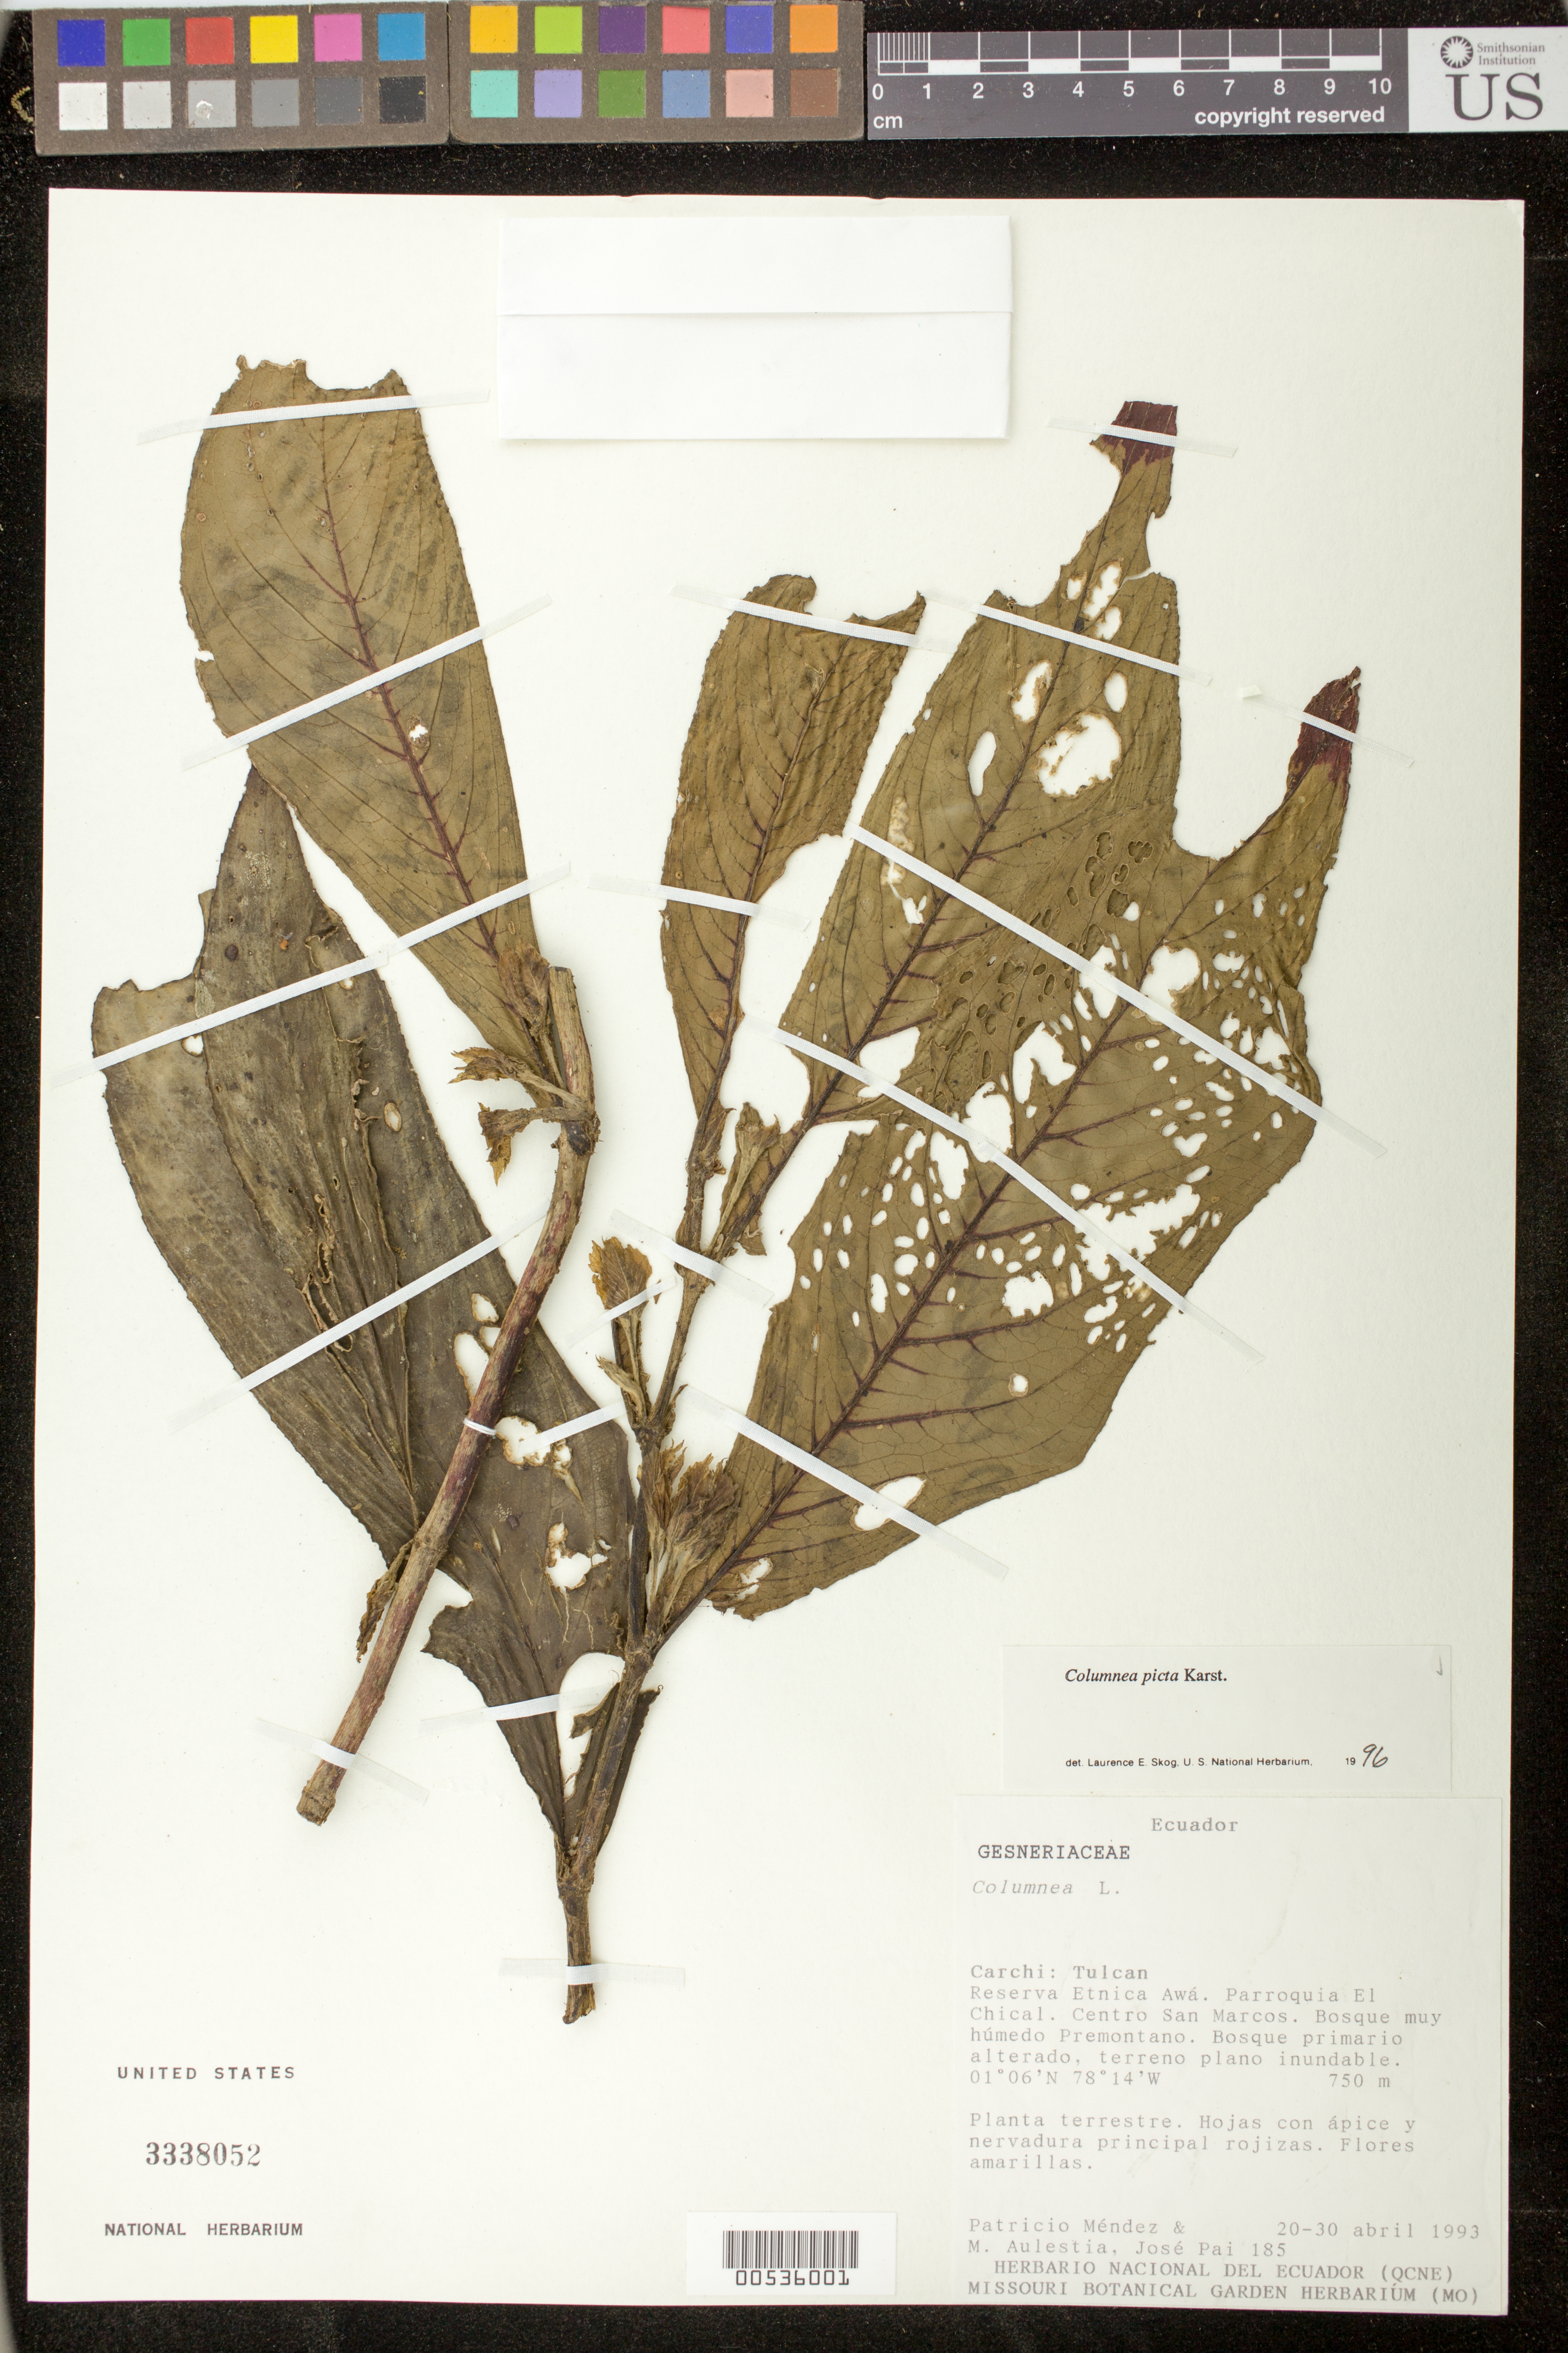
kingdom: Plantae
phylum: Tracheophyta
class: Magnoliopsida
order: Lamiales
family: Gesneriaceae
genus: Columnea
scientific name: Columnea karsteniana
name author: Singh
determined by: Skog, Laurence E.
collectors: P. Méndez, M. Aulestia & J. Pai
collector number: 185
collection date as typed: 20-30 Apr 1993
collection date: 1993-04-20/1993-04-30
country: Ecuador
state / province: Carchi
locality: Tulcan: Reserva Etnica Awá, Parroquia El Chical, Centro San Marcos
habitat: Bosque muy húmedo premontano, bosque primario alterado, terreno plano inundable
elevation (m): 750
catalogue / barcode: US 3338052